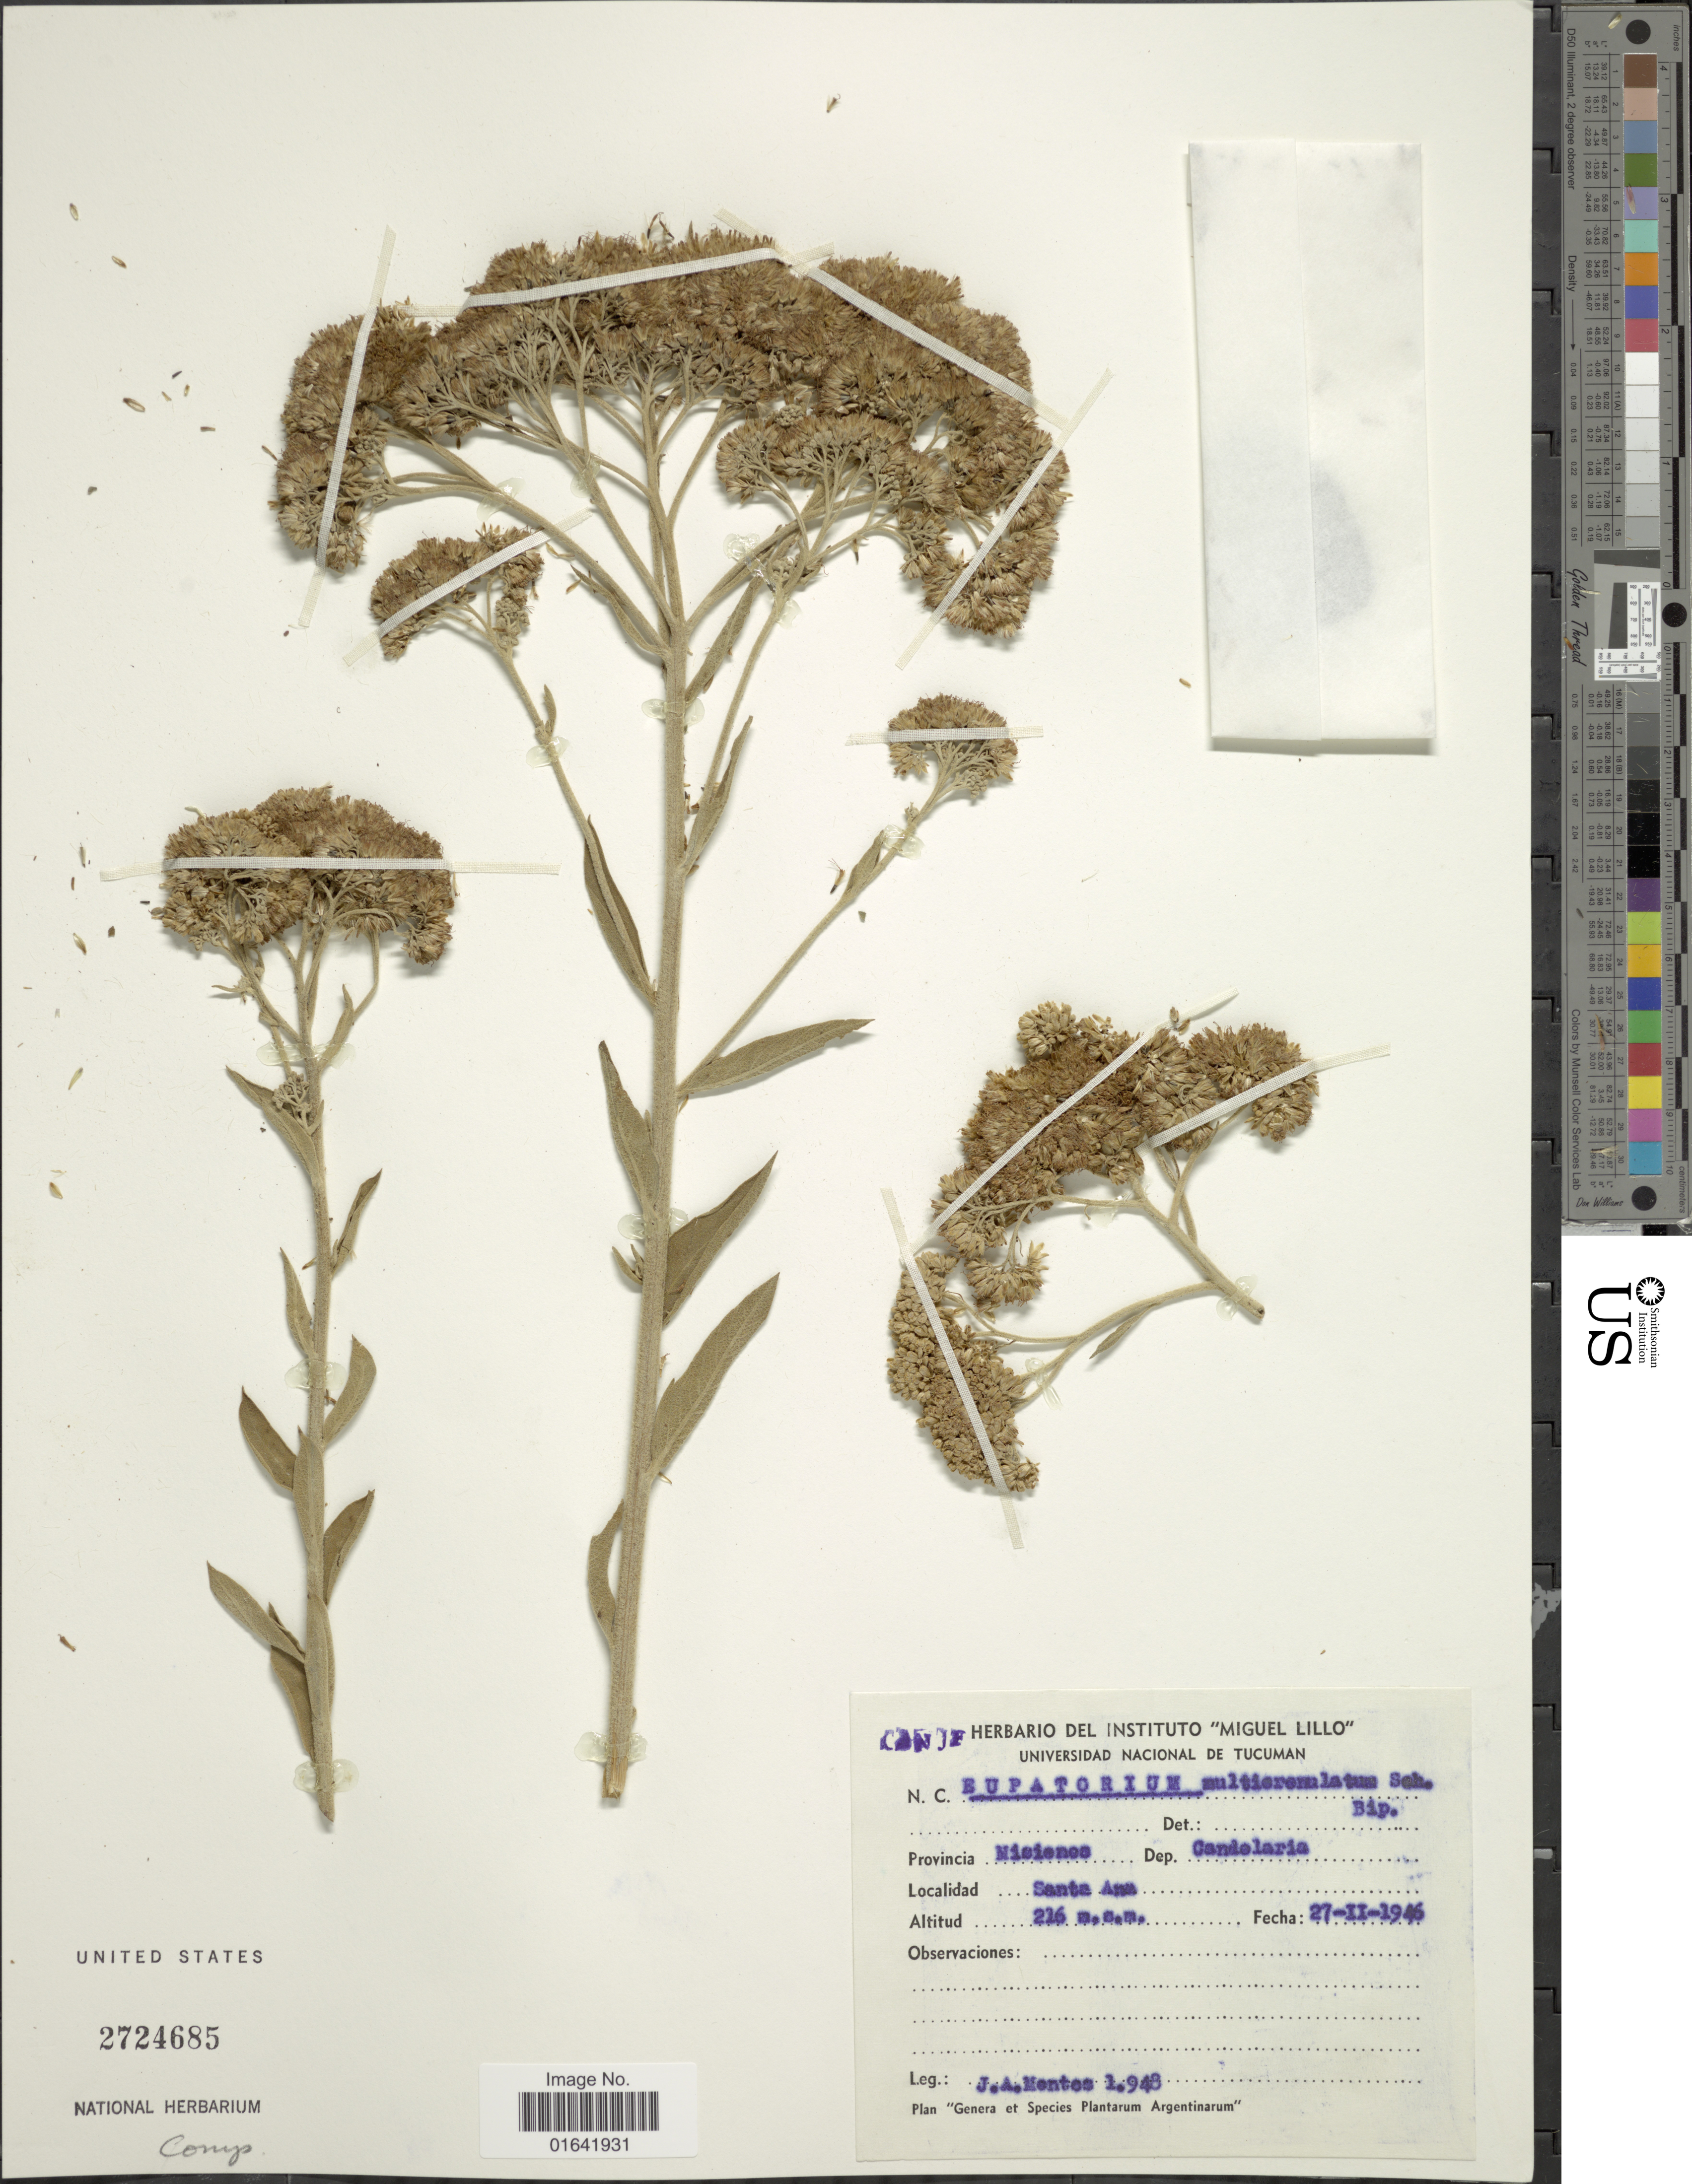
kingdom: Plantae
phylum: Tracheophyta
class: Magnoliopsida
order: Asterales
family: Asteraceae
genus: Disynaphia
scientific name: Disynaphia multicrenulata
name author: (Sch. Bip. ex Baker) R.M. King & H. Rob.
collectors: J. Mentes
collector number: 1948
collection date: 1946-02-27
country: Argentina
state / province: Misiones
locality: Dep. Candelaria, Santa Ana.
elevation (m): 216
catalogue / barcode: US 2724685